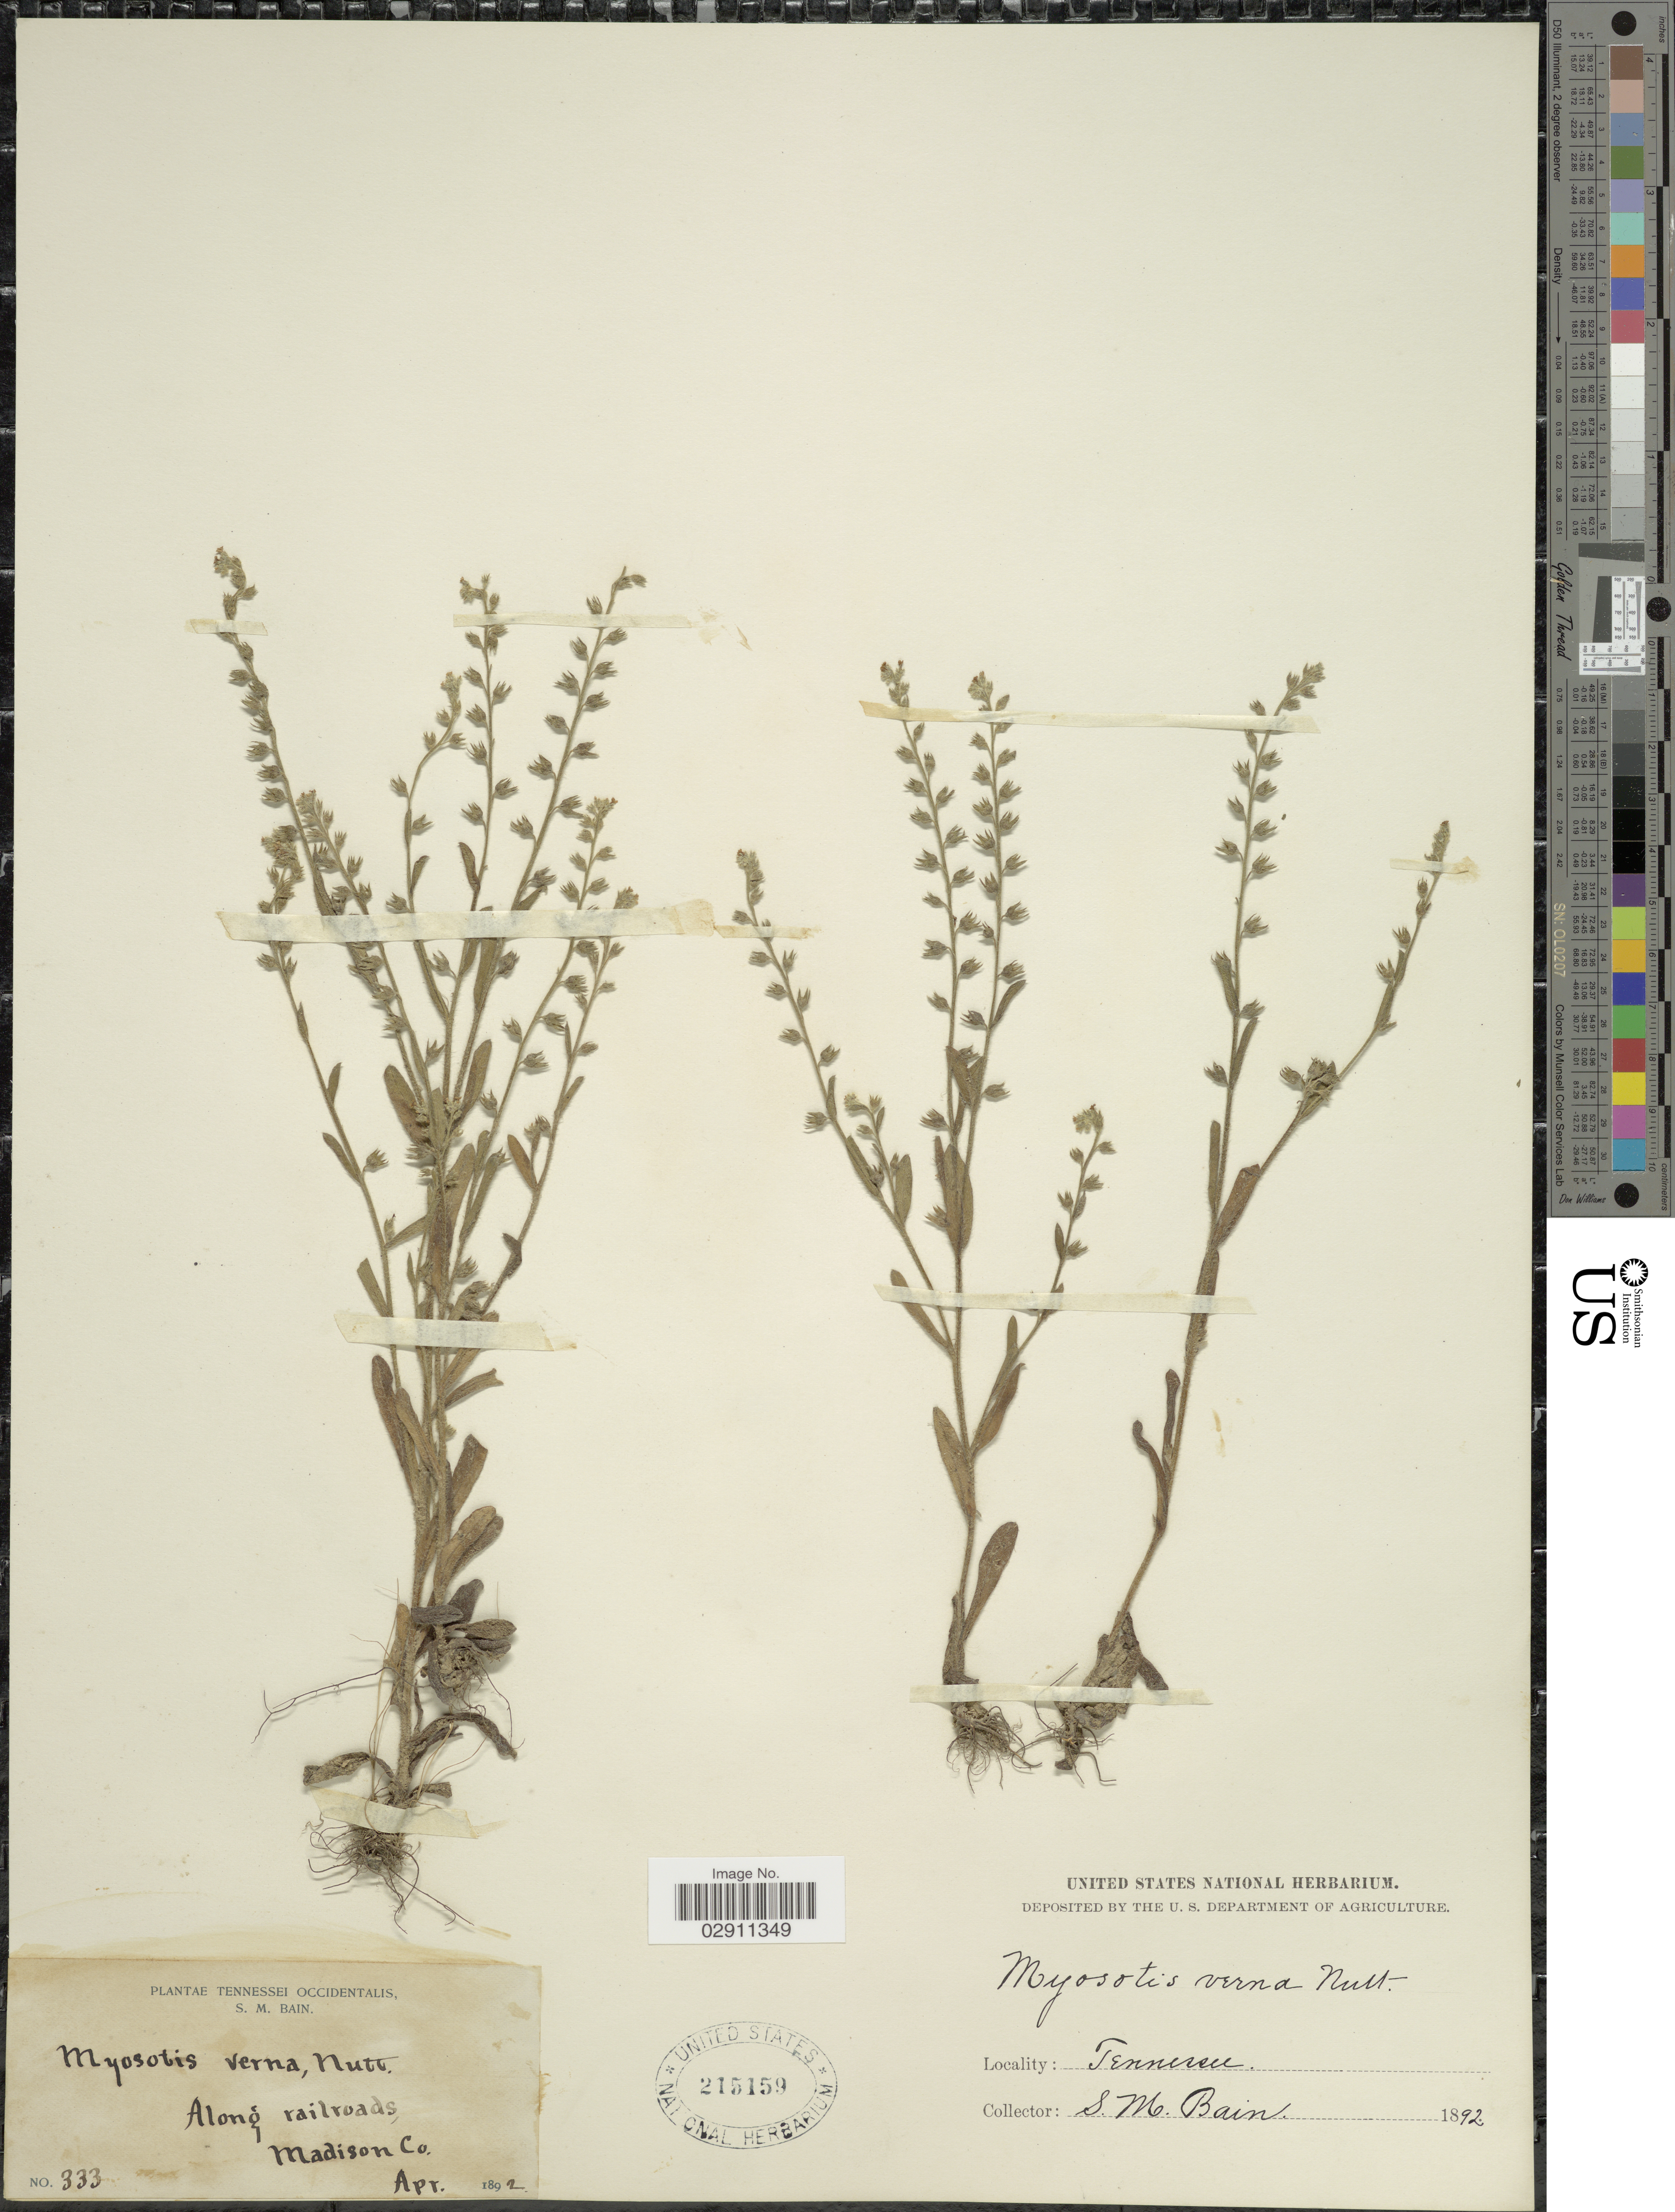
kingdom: Plantae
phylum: Tracheophyta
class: Magnoliopsida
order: Boraginales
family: Boraginaceae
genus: Myosotis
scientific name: Myosotis verna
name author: Nutt.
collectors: S. M. Bain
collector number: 333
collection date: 1892-04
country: United States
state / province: Tennessee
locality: Along railroads, Madison Co.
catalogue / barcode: US 215159